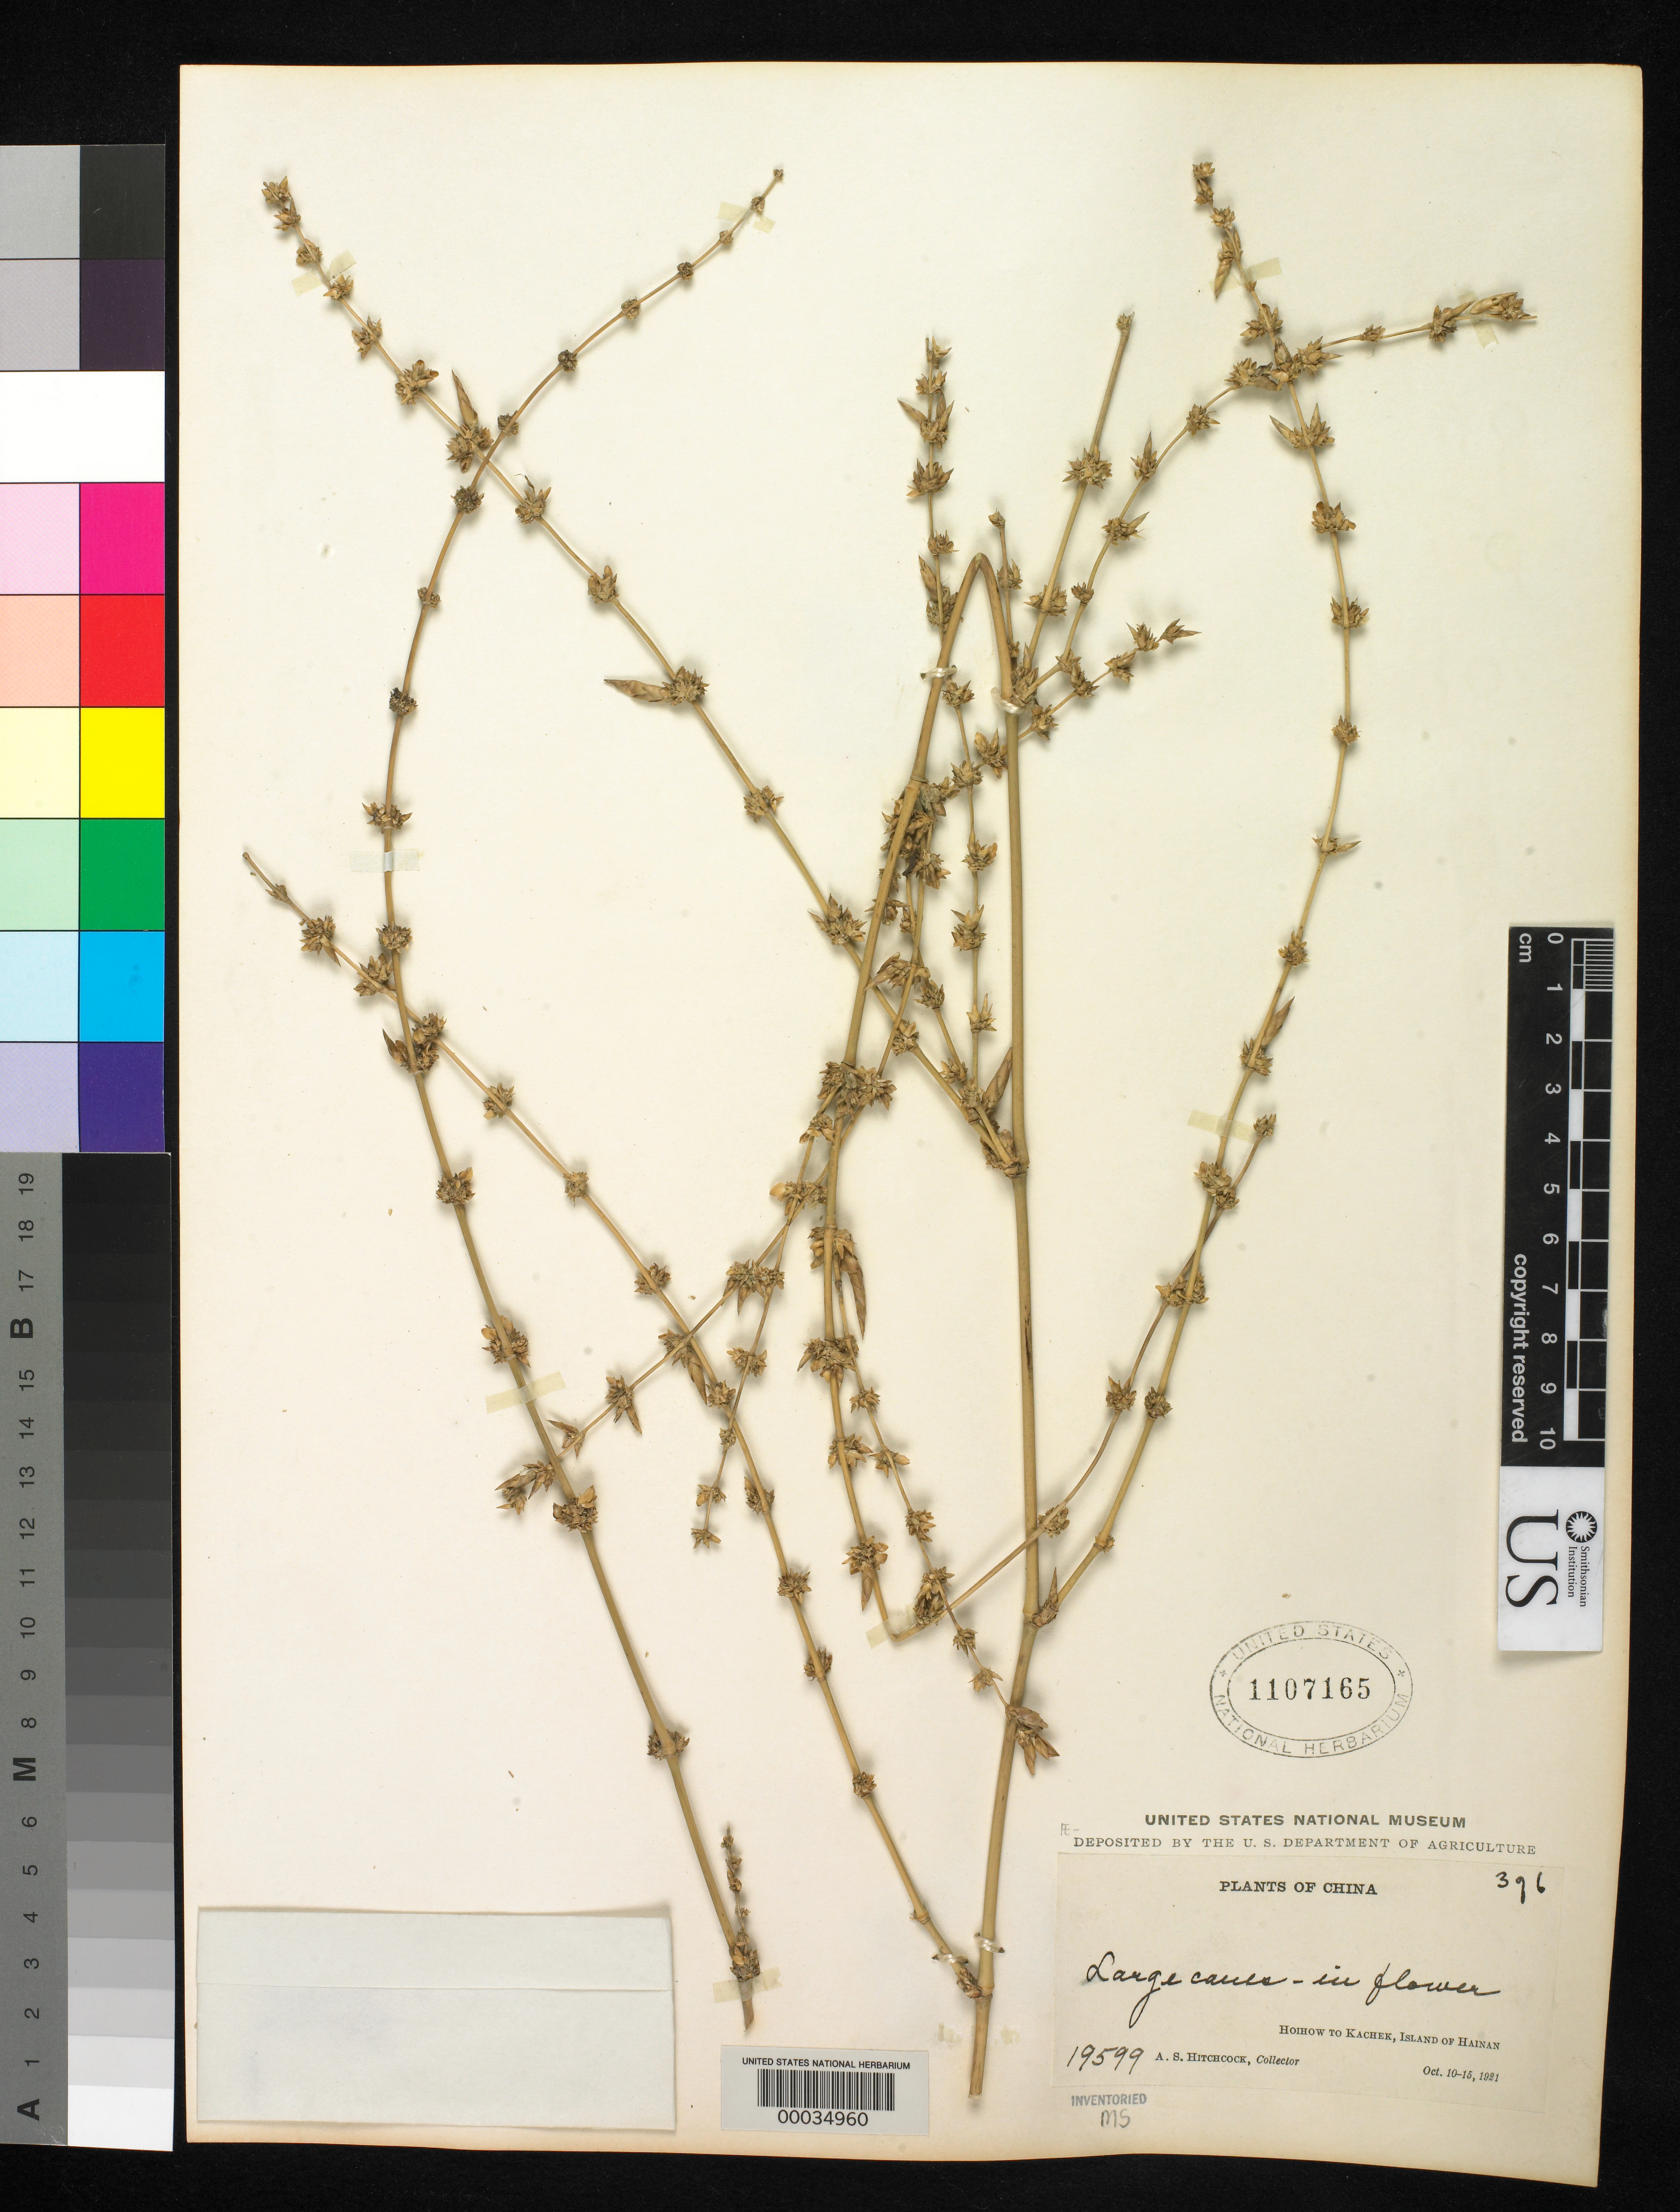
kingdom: Plantae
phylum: Tracheophyta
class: Liliopsida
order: Poales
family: Poaceae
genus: Bambusa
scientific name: Bambusa piscatorum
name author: McClure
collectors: A. S. Hitchcock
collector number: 19599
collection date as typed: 10 Oct 1921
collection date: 1921-10-10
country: China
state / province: Hainan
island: Hainan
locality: Hoihow, kachek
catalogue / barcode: US 1107165